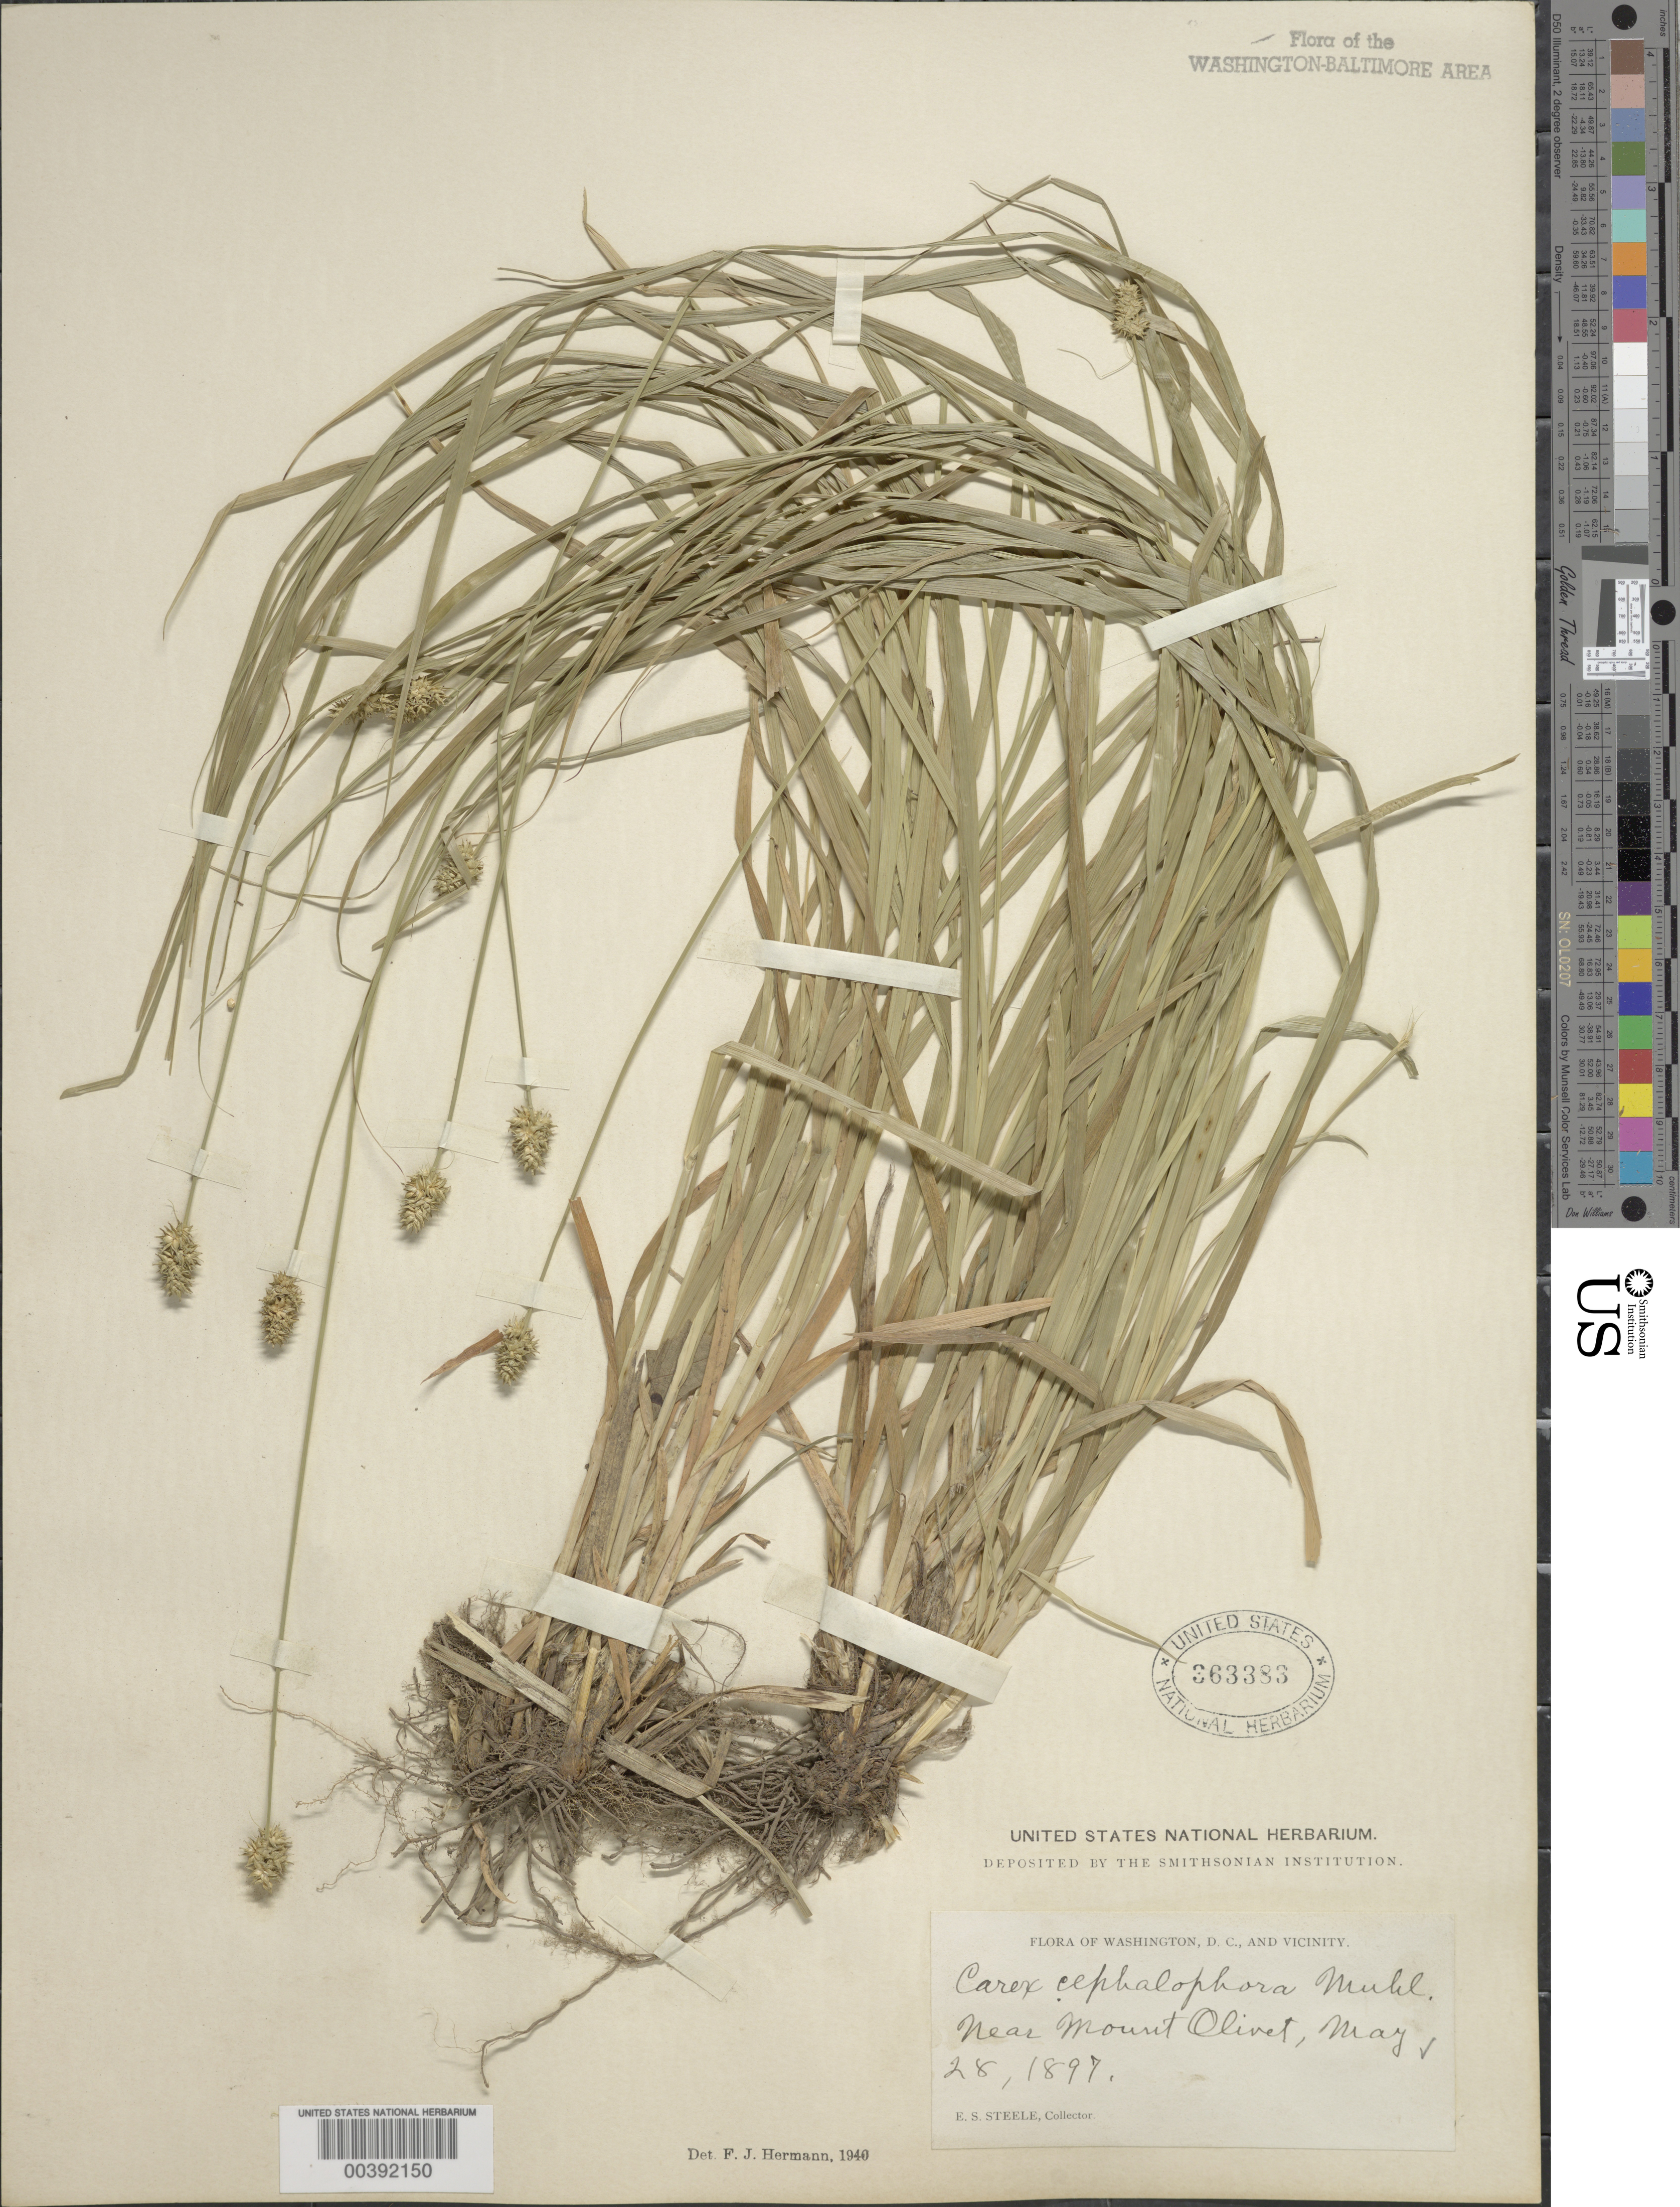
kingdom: Plantae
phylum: Tracheophyta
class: Liliopsida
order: Poales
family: Cyperaceae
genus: Carex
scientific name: Carex cephalophora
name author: Muhl. ex Willd.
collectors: E. Steele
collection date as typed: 28 May 1897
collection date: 1897-05-28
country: United States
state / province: District of Columbia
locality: Mount Olivet vicinity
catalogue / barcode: US 363383